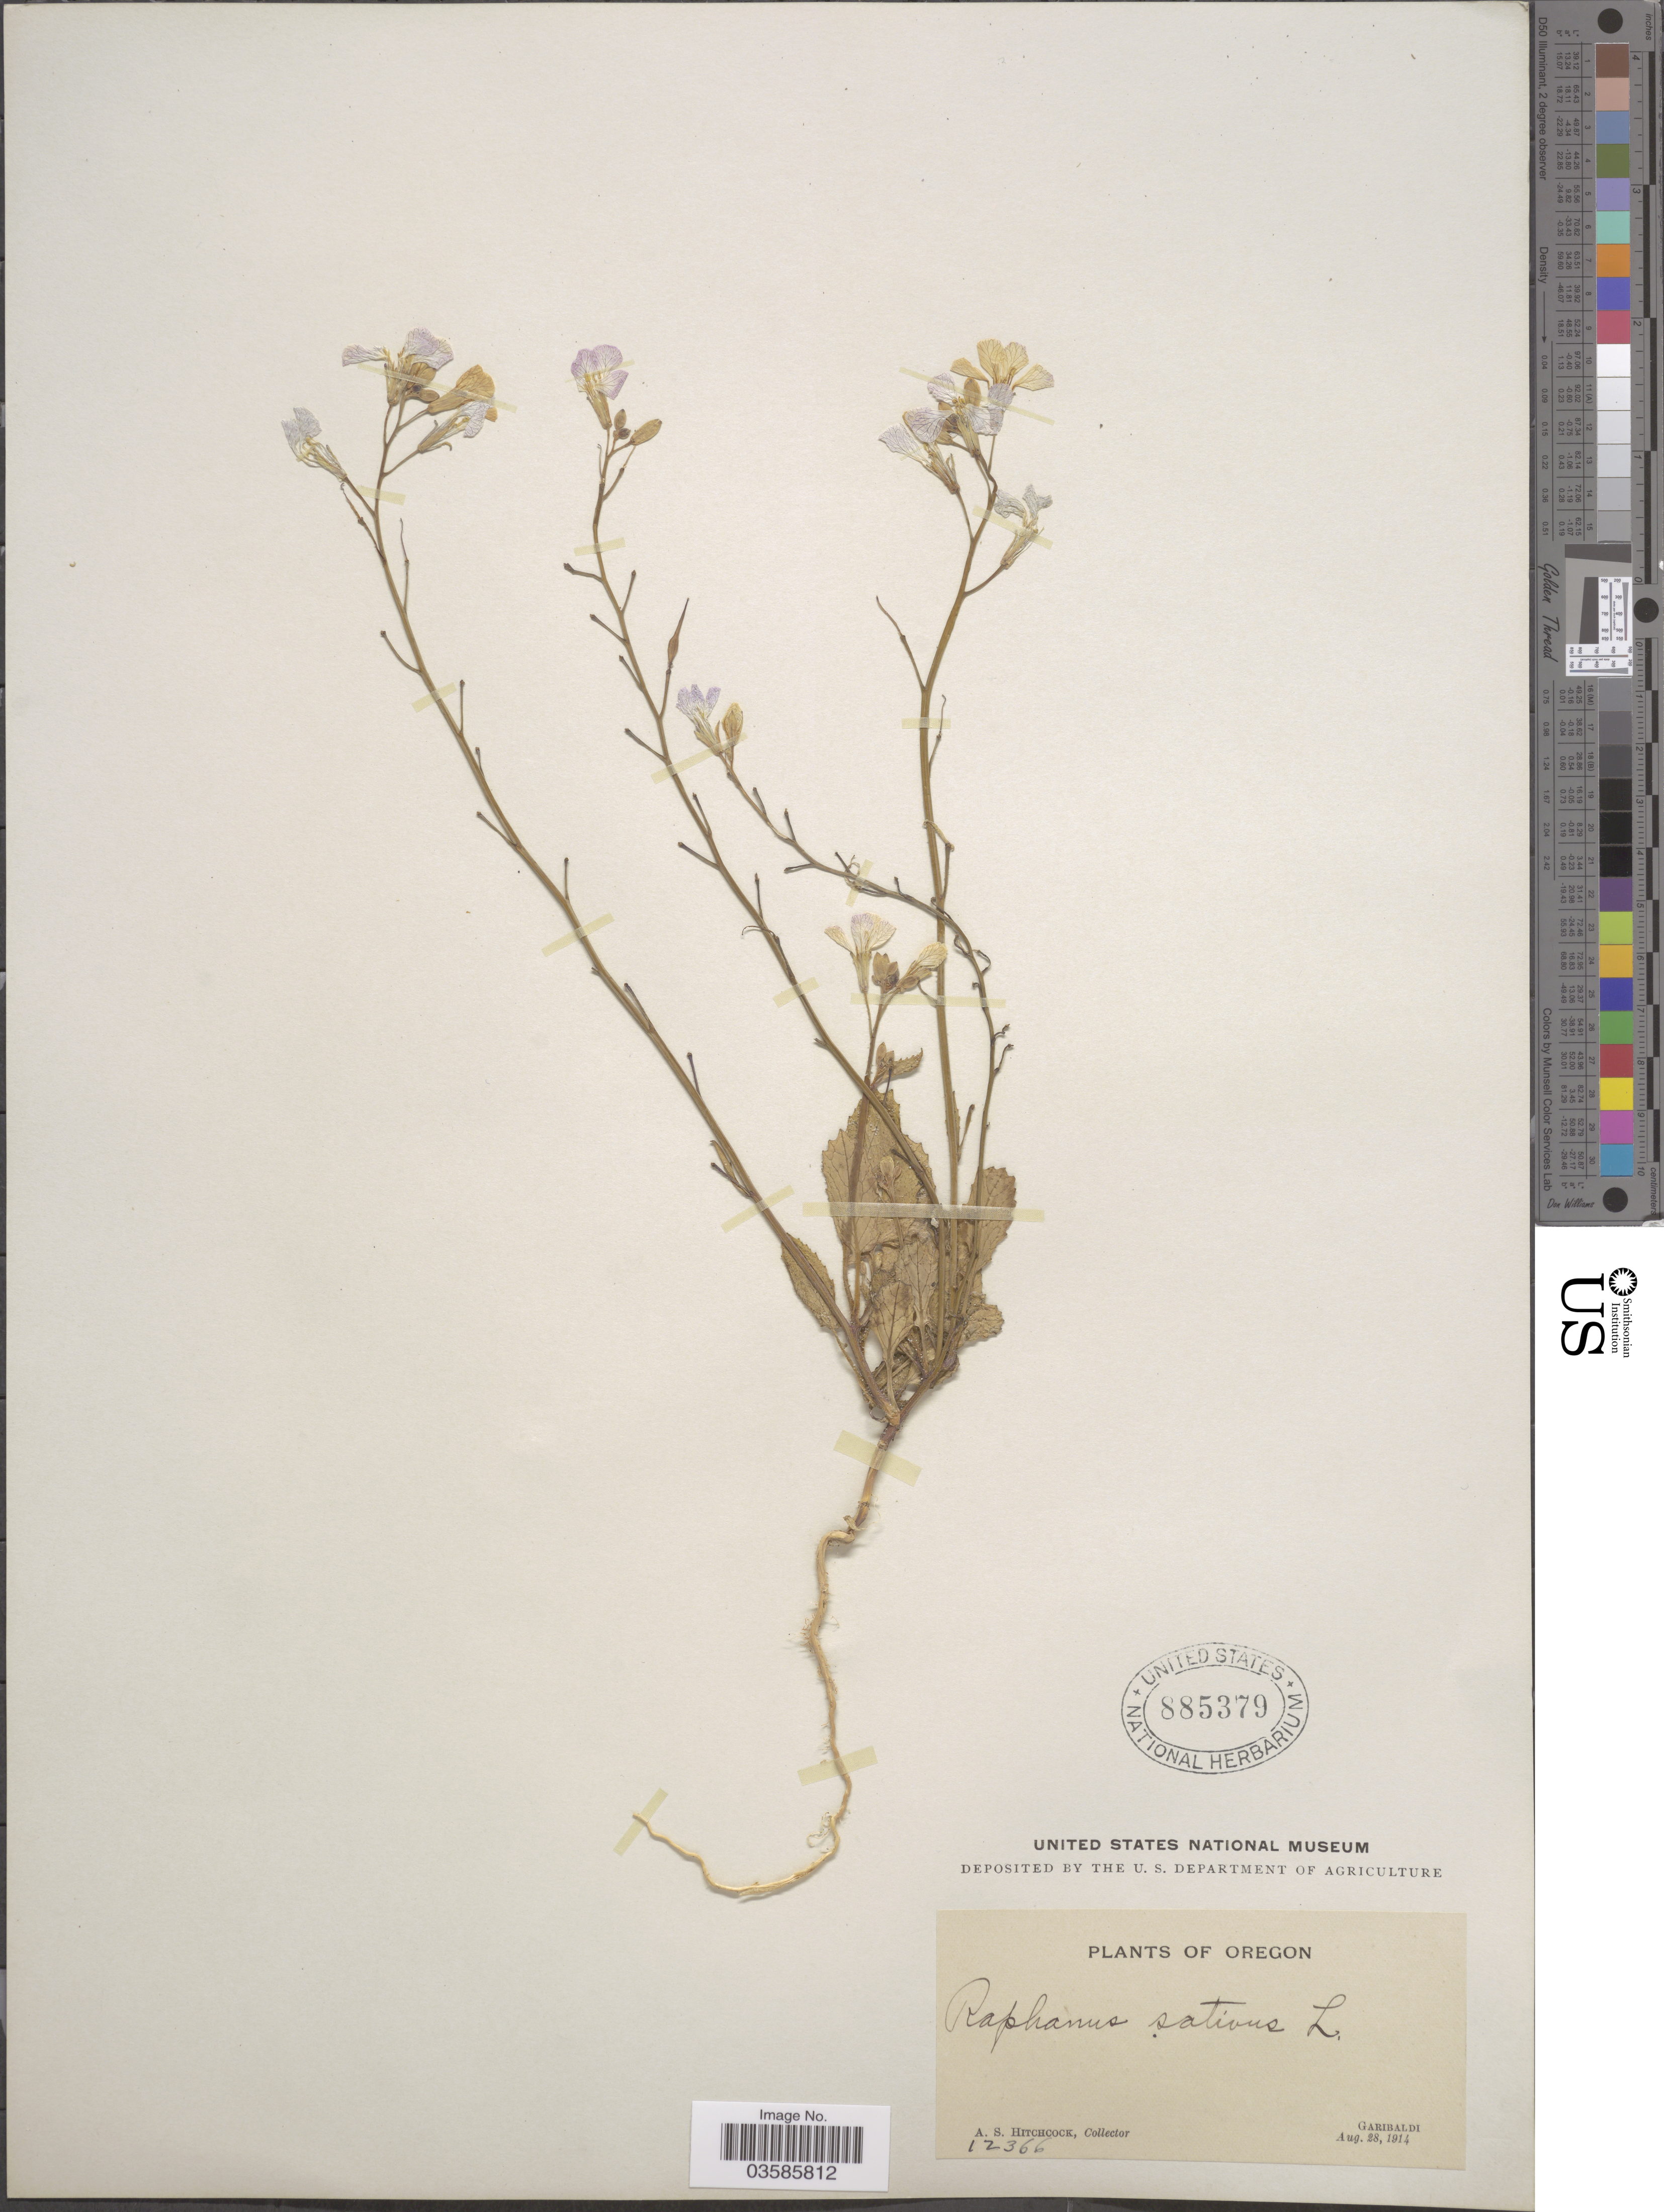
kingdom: Plantae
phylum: Tracheophyta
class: Magnoliopsida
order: Brassicales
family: Brassicaceae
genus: Raphanus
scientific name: Raphanus sativus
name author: L.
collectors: A. S. Hitchcock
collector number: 12366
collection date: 1914-08-28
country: United States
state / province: Oregon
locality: Garibaldi.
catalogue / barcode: US 885379